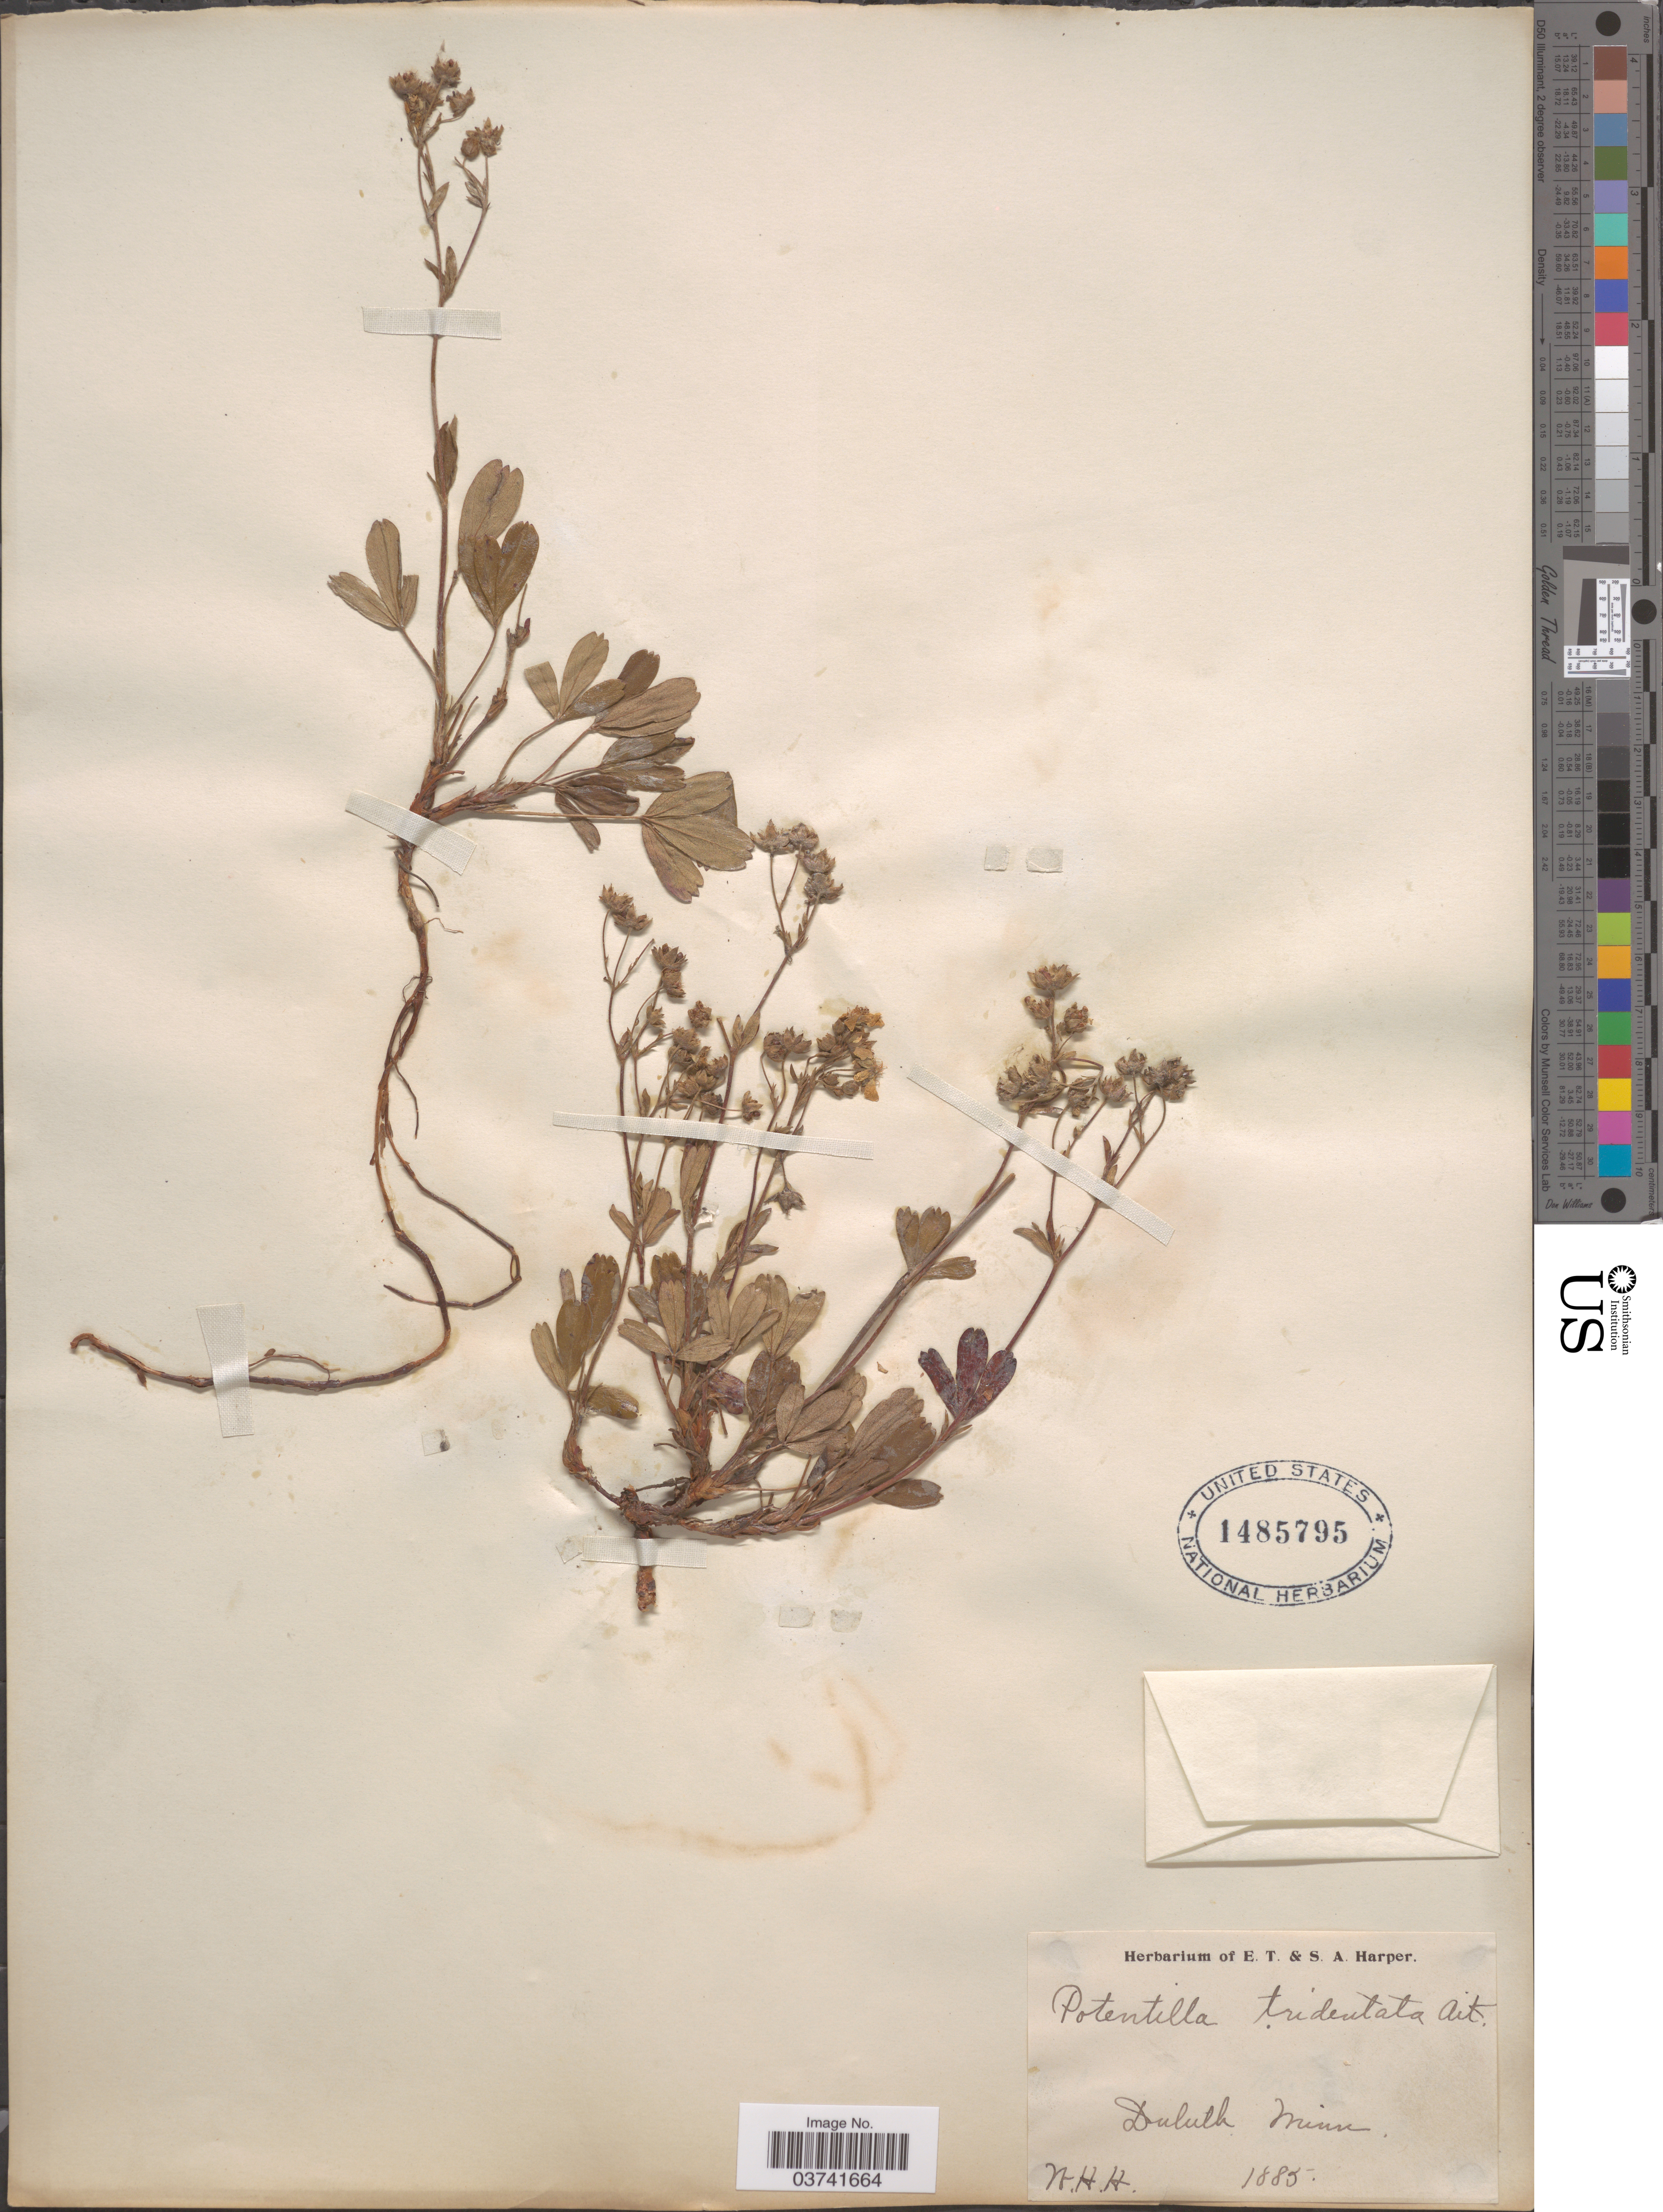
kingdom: Plantae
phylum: Tracheophyta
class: Magnoliopsida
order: Rosales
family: Rosaceae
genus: Potentilla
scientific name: Potentilla tridentata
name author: Aiton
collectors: N. H. H.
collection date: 1885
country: United States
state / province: Minnesota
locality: Duluth.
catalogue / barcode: US 1485795